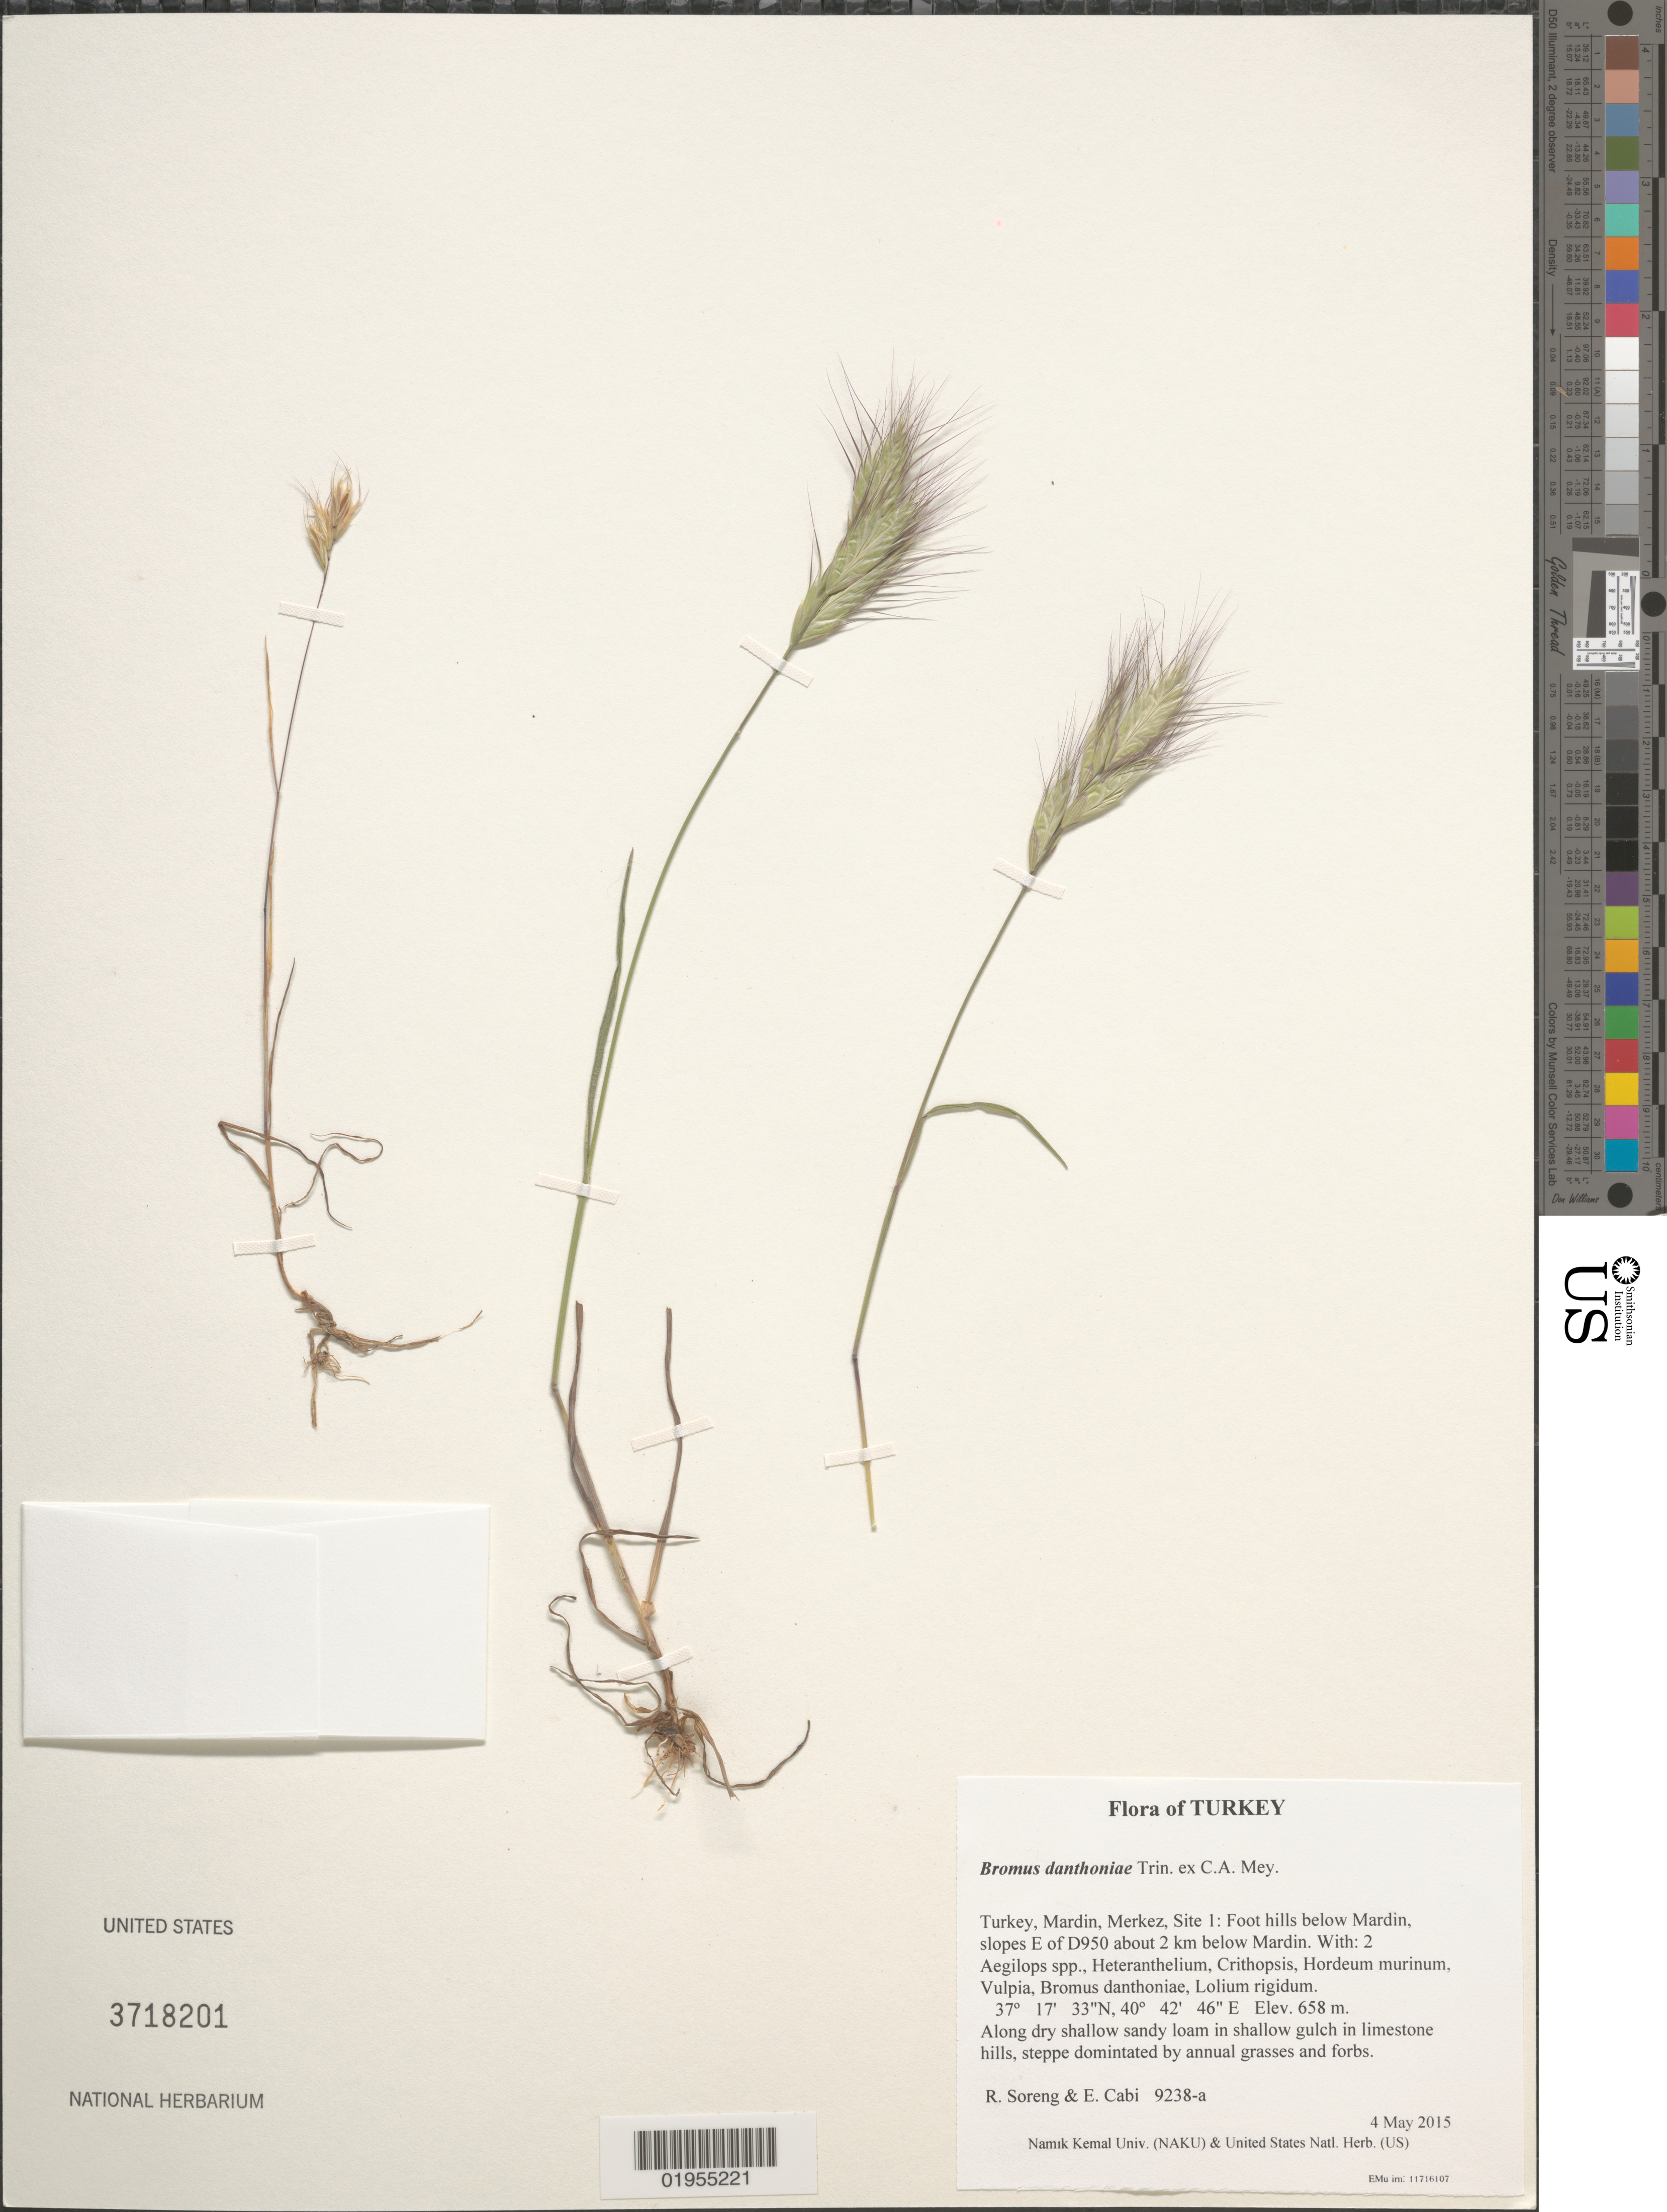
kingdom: Plantae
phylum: Tracheophyta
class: Liliopsida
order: Poales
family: Poaceae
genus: Bromus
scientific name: Bromus danthoniae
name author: Trin. ex C.A. Mey.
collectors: R. J. Soreng & E. Cabi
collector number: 9238-a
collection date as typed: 2015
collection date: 2015-05-04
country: Turkey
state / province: Mardin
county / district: Merkez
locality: Site 1: Foot hills below Mardin, slopes E of D950 about 2 km below Mardin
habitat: Along dry shallow sandy loam in shallow gulch in limestone hills, steppe domintated by annual grasses and forbs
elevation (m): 658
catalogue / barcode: US 3718201